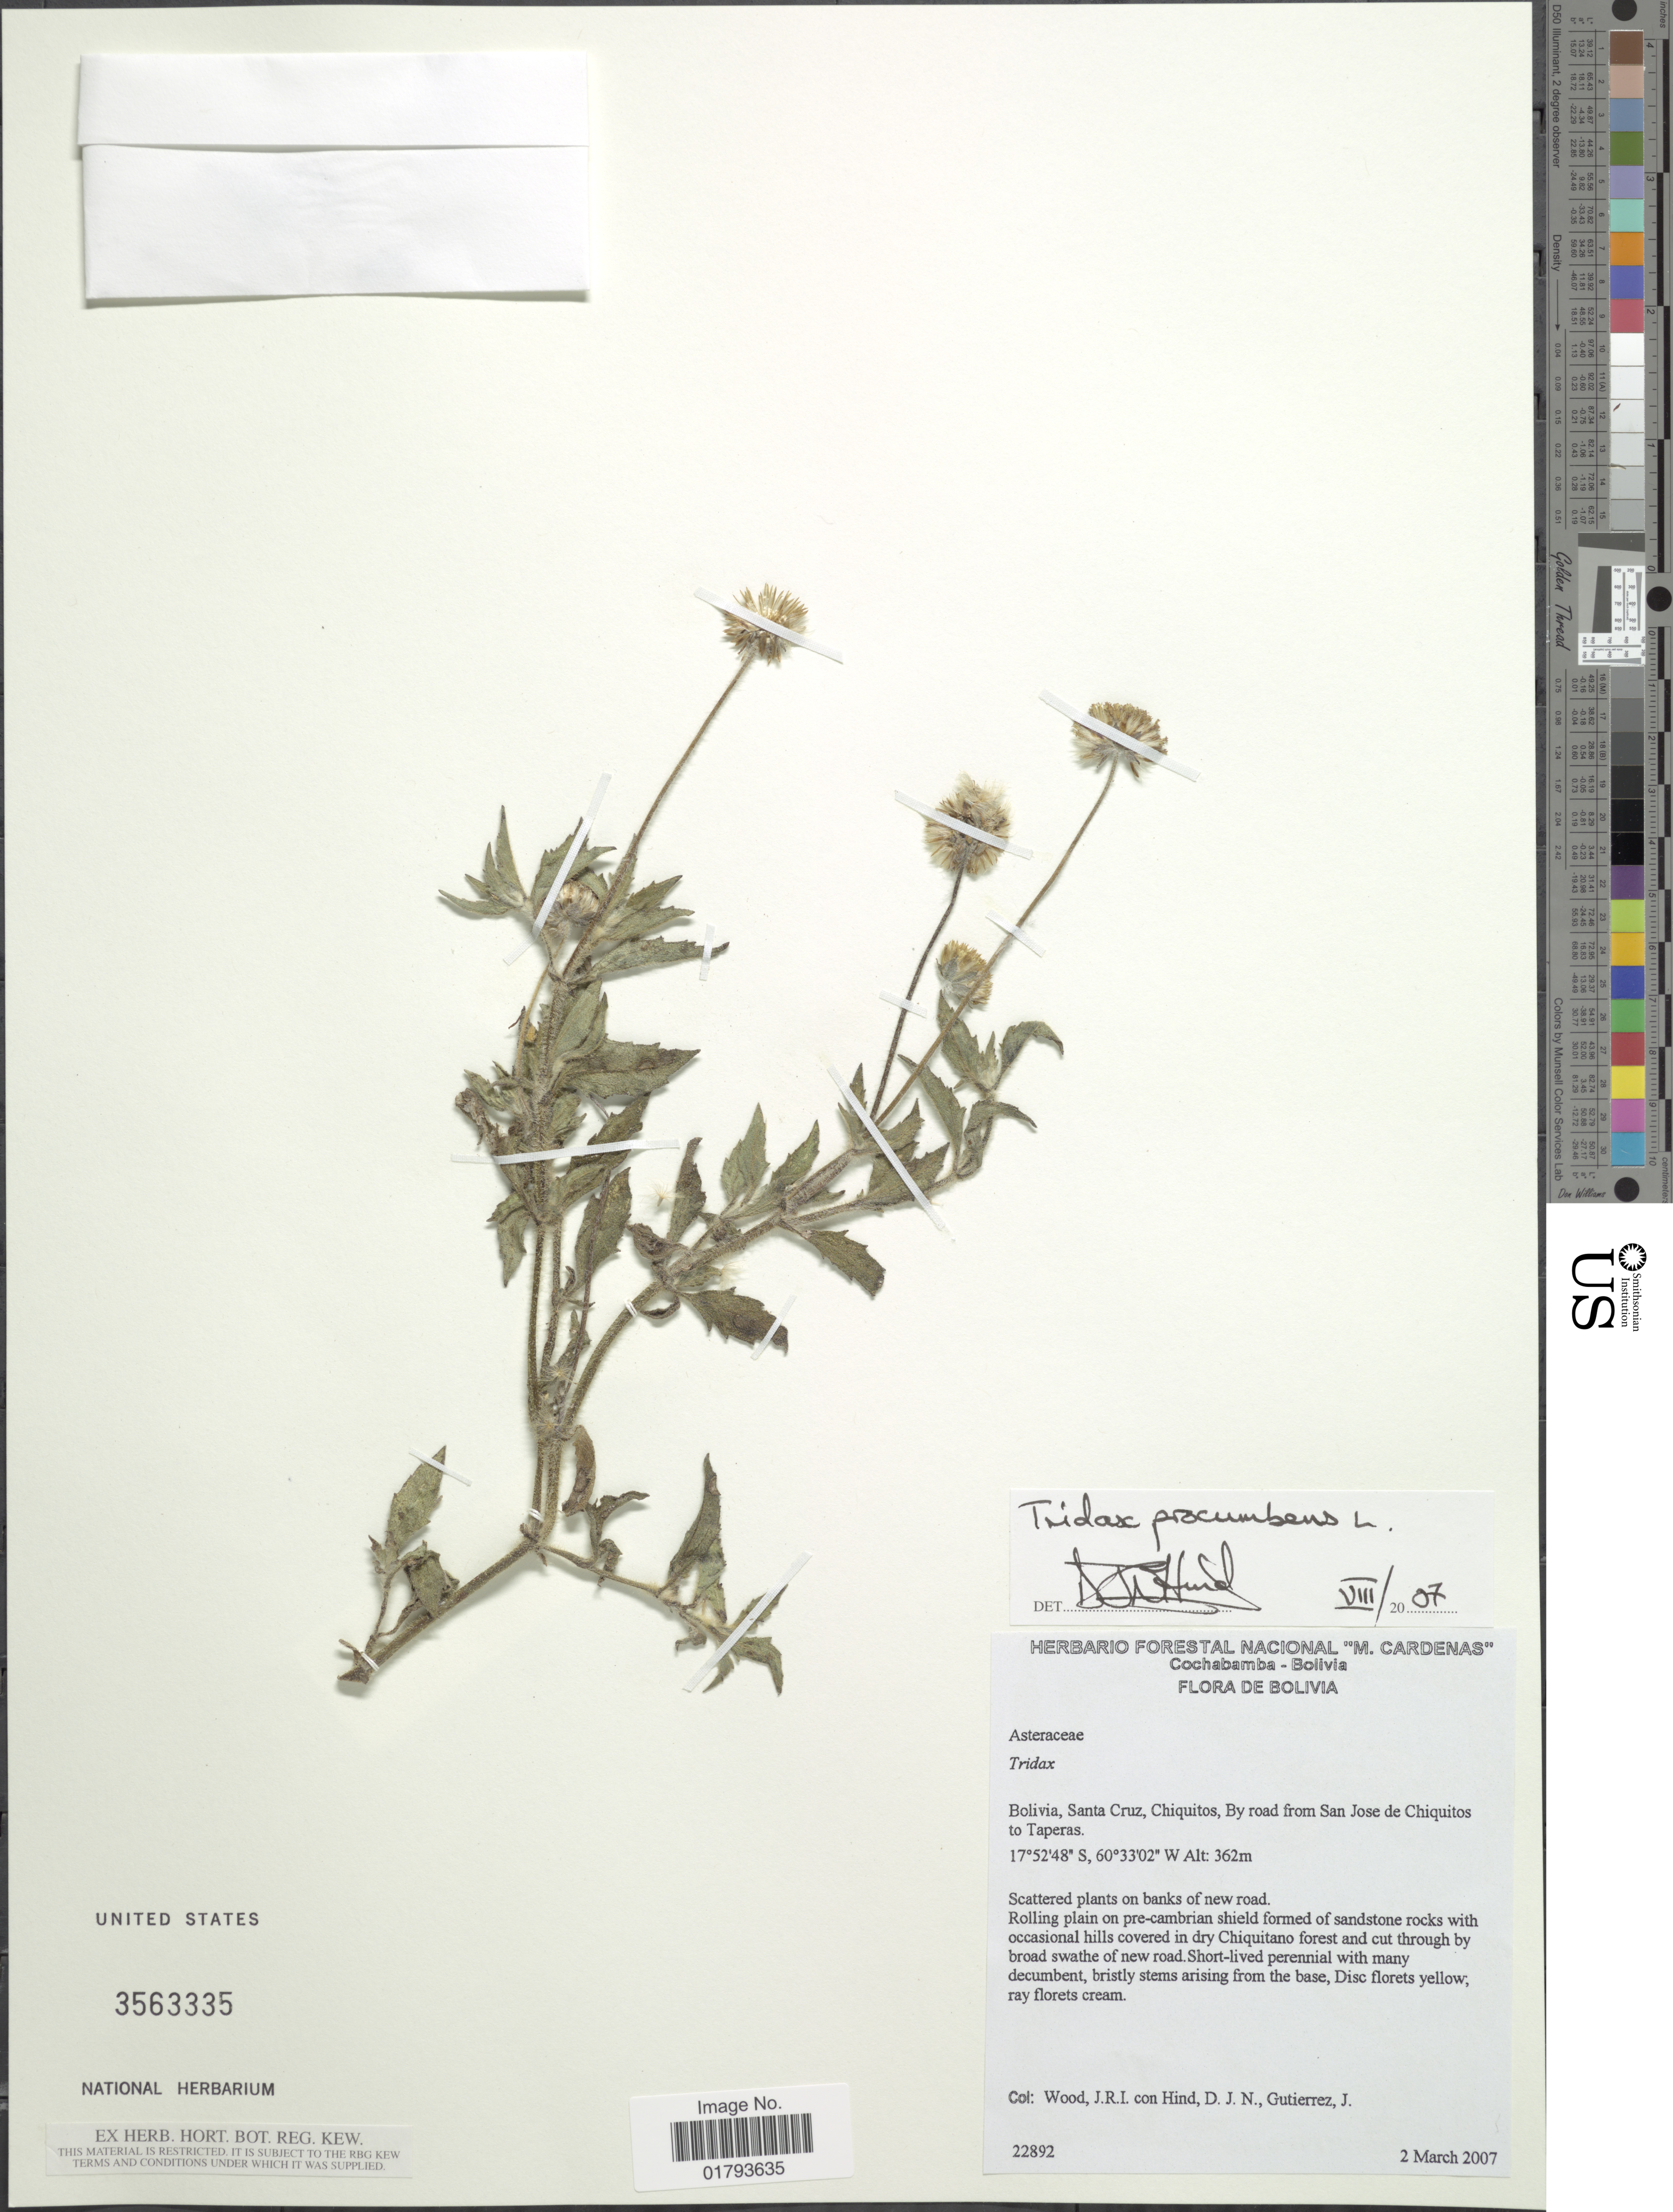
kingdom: Plantae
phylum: Tracheophyta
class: Magnoliopsida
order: Asterales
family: Asteraceae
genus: Tridax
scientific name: Tridax procumbens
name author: L.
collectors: J. Woods, D. J. N. Hind & J. Gutierrez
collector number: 22892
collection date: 2007-03-02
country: Bolivia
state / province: Santa Cruz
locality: Bolivia, Santa Cruz , Chiquitos, by road from San Jose de Chiquitos to Taperas.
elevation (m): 362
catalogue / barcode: US 3563335